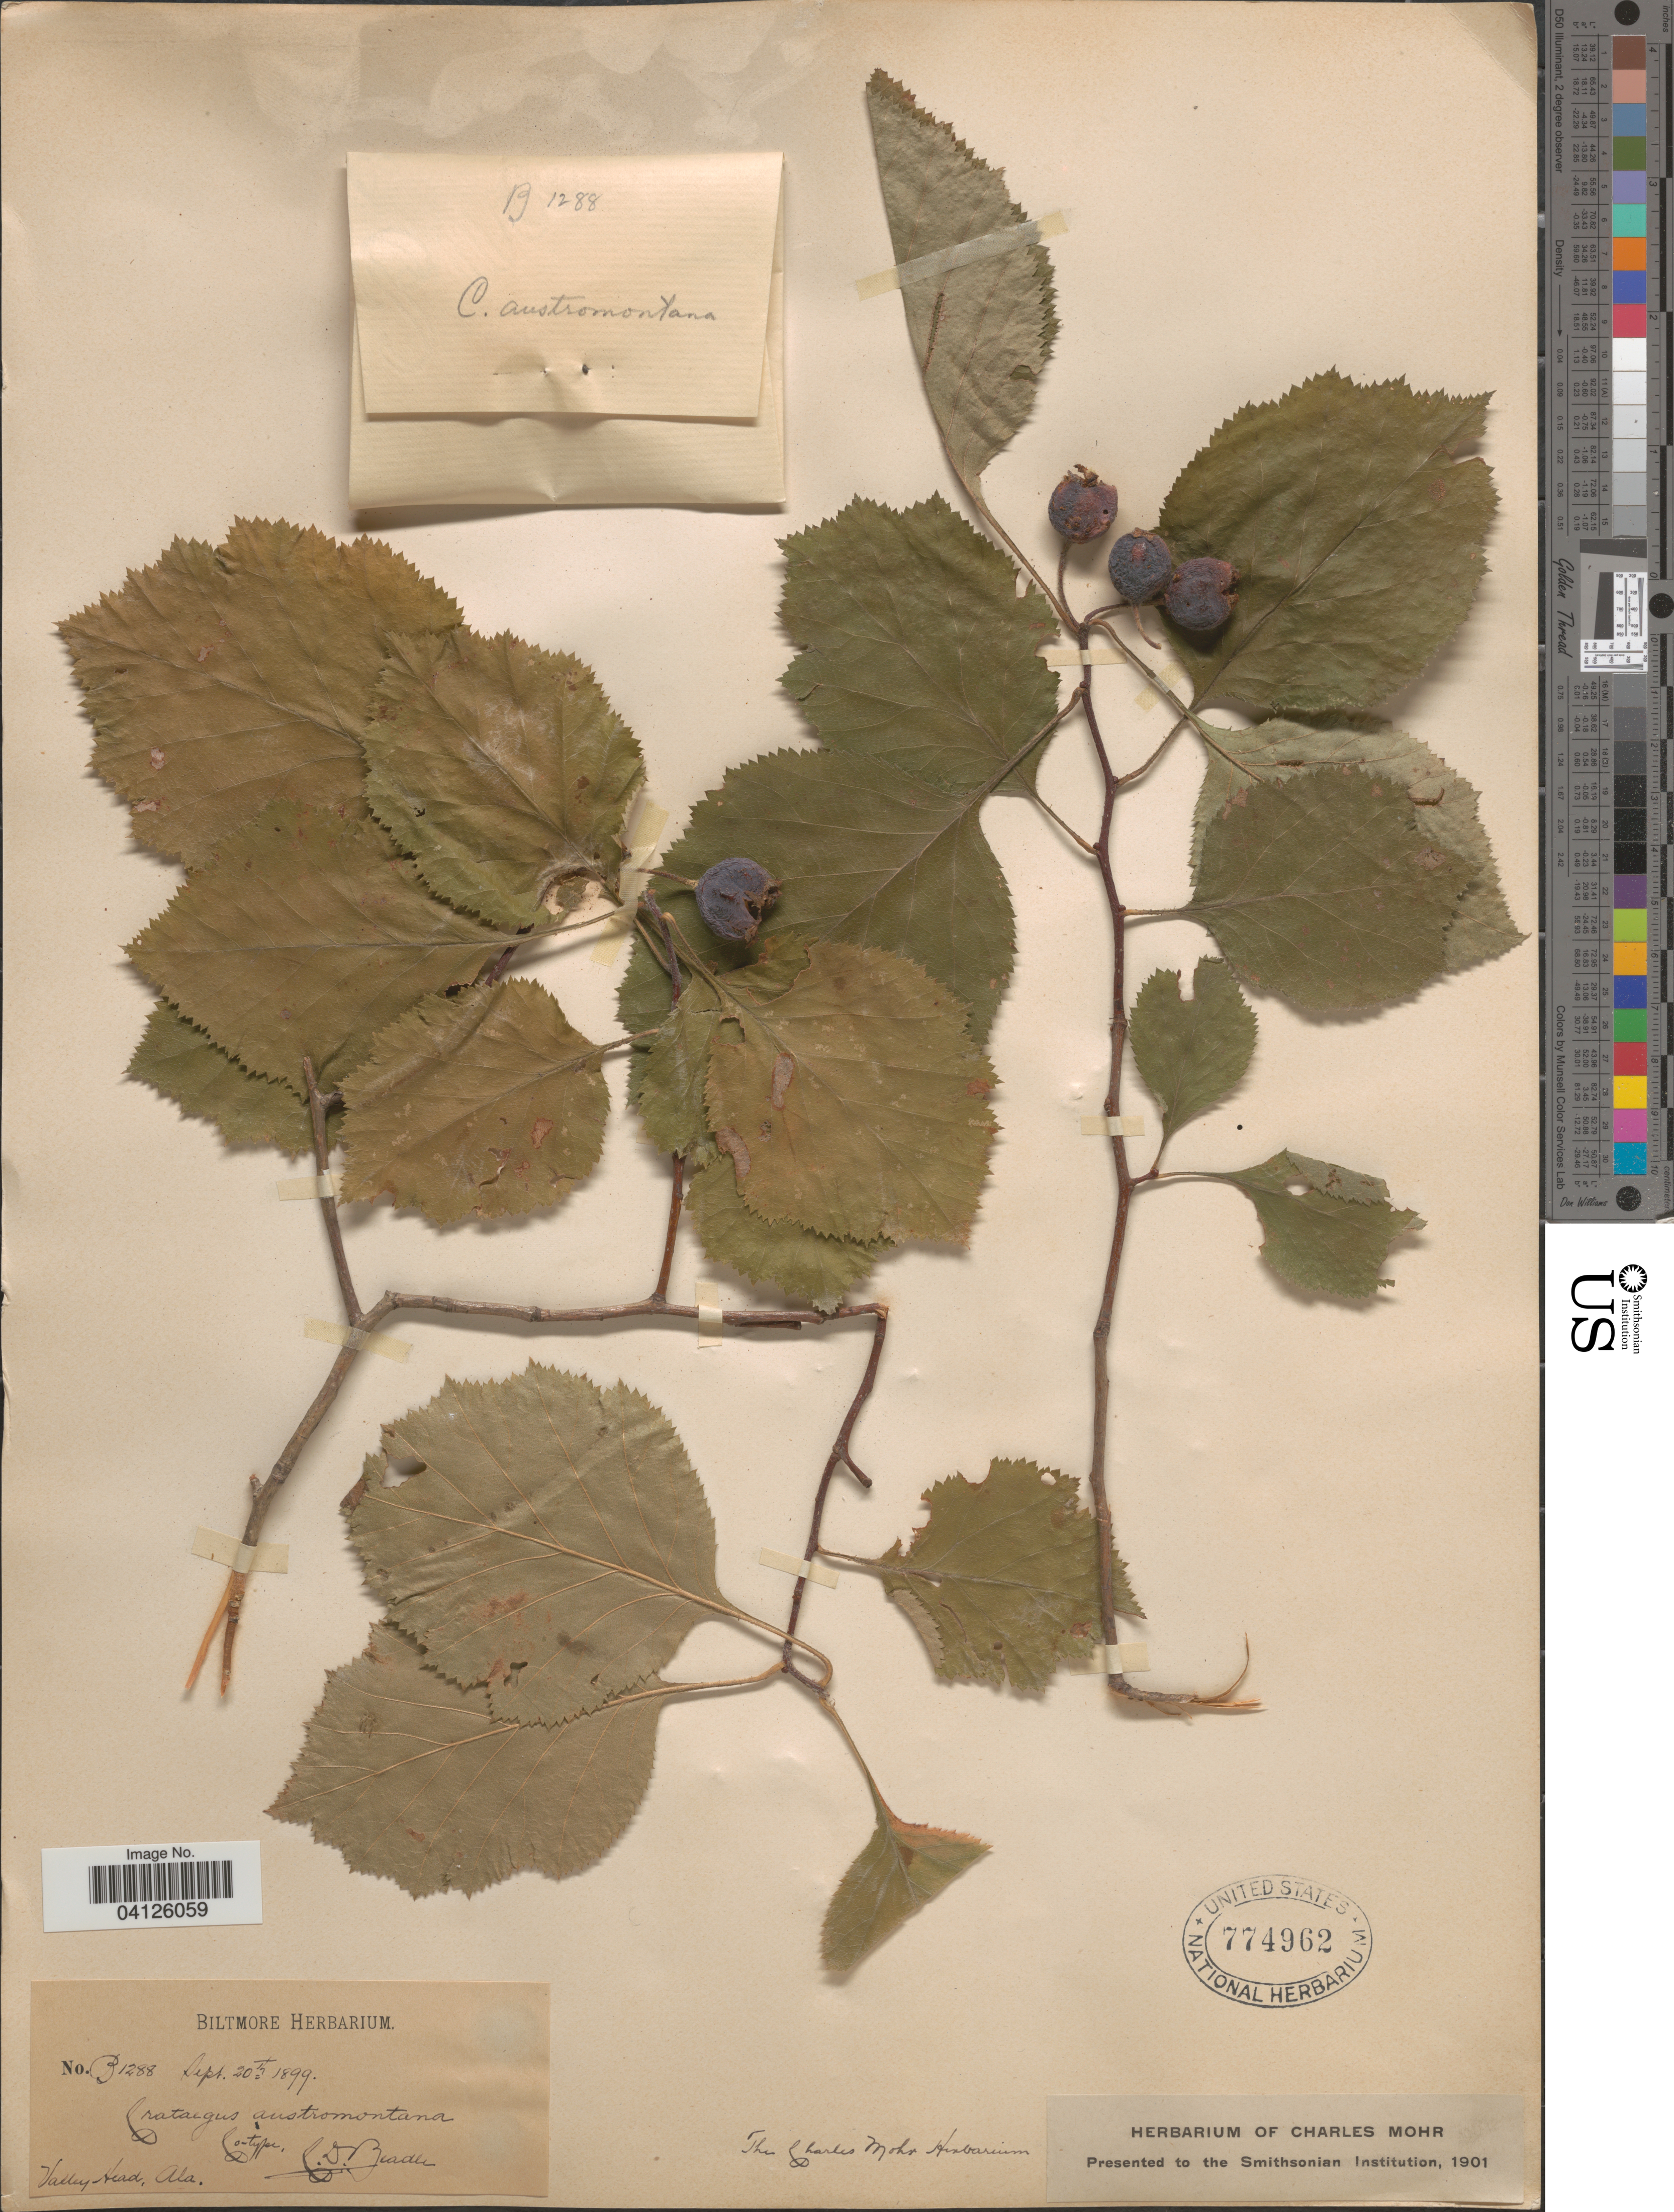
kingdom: Plantae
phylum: Tracheophyta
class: Magnoliopsida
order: Rosales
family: Rosaceae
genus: Crataegus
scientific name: Crataegus austromontana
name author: Beadle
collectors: C. Beadle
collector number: B1288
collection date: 1899-09-20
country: United States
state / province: Alabama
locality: Valley Head.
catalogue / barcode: US 774962